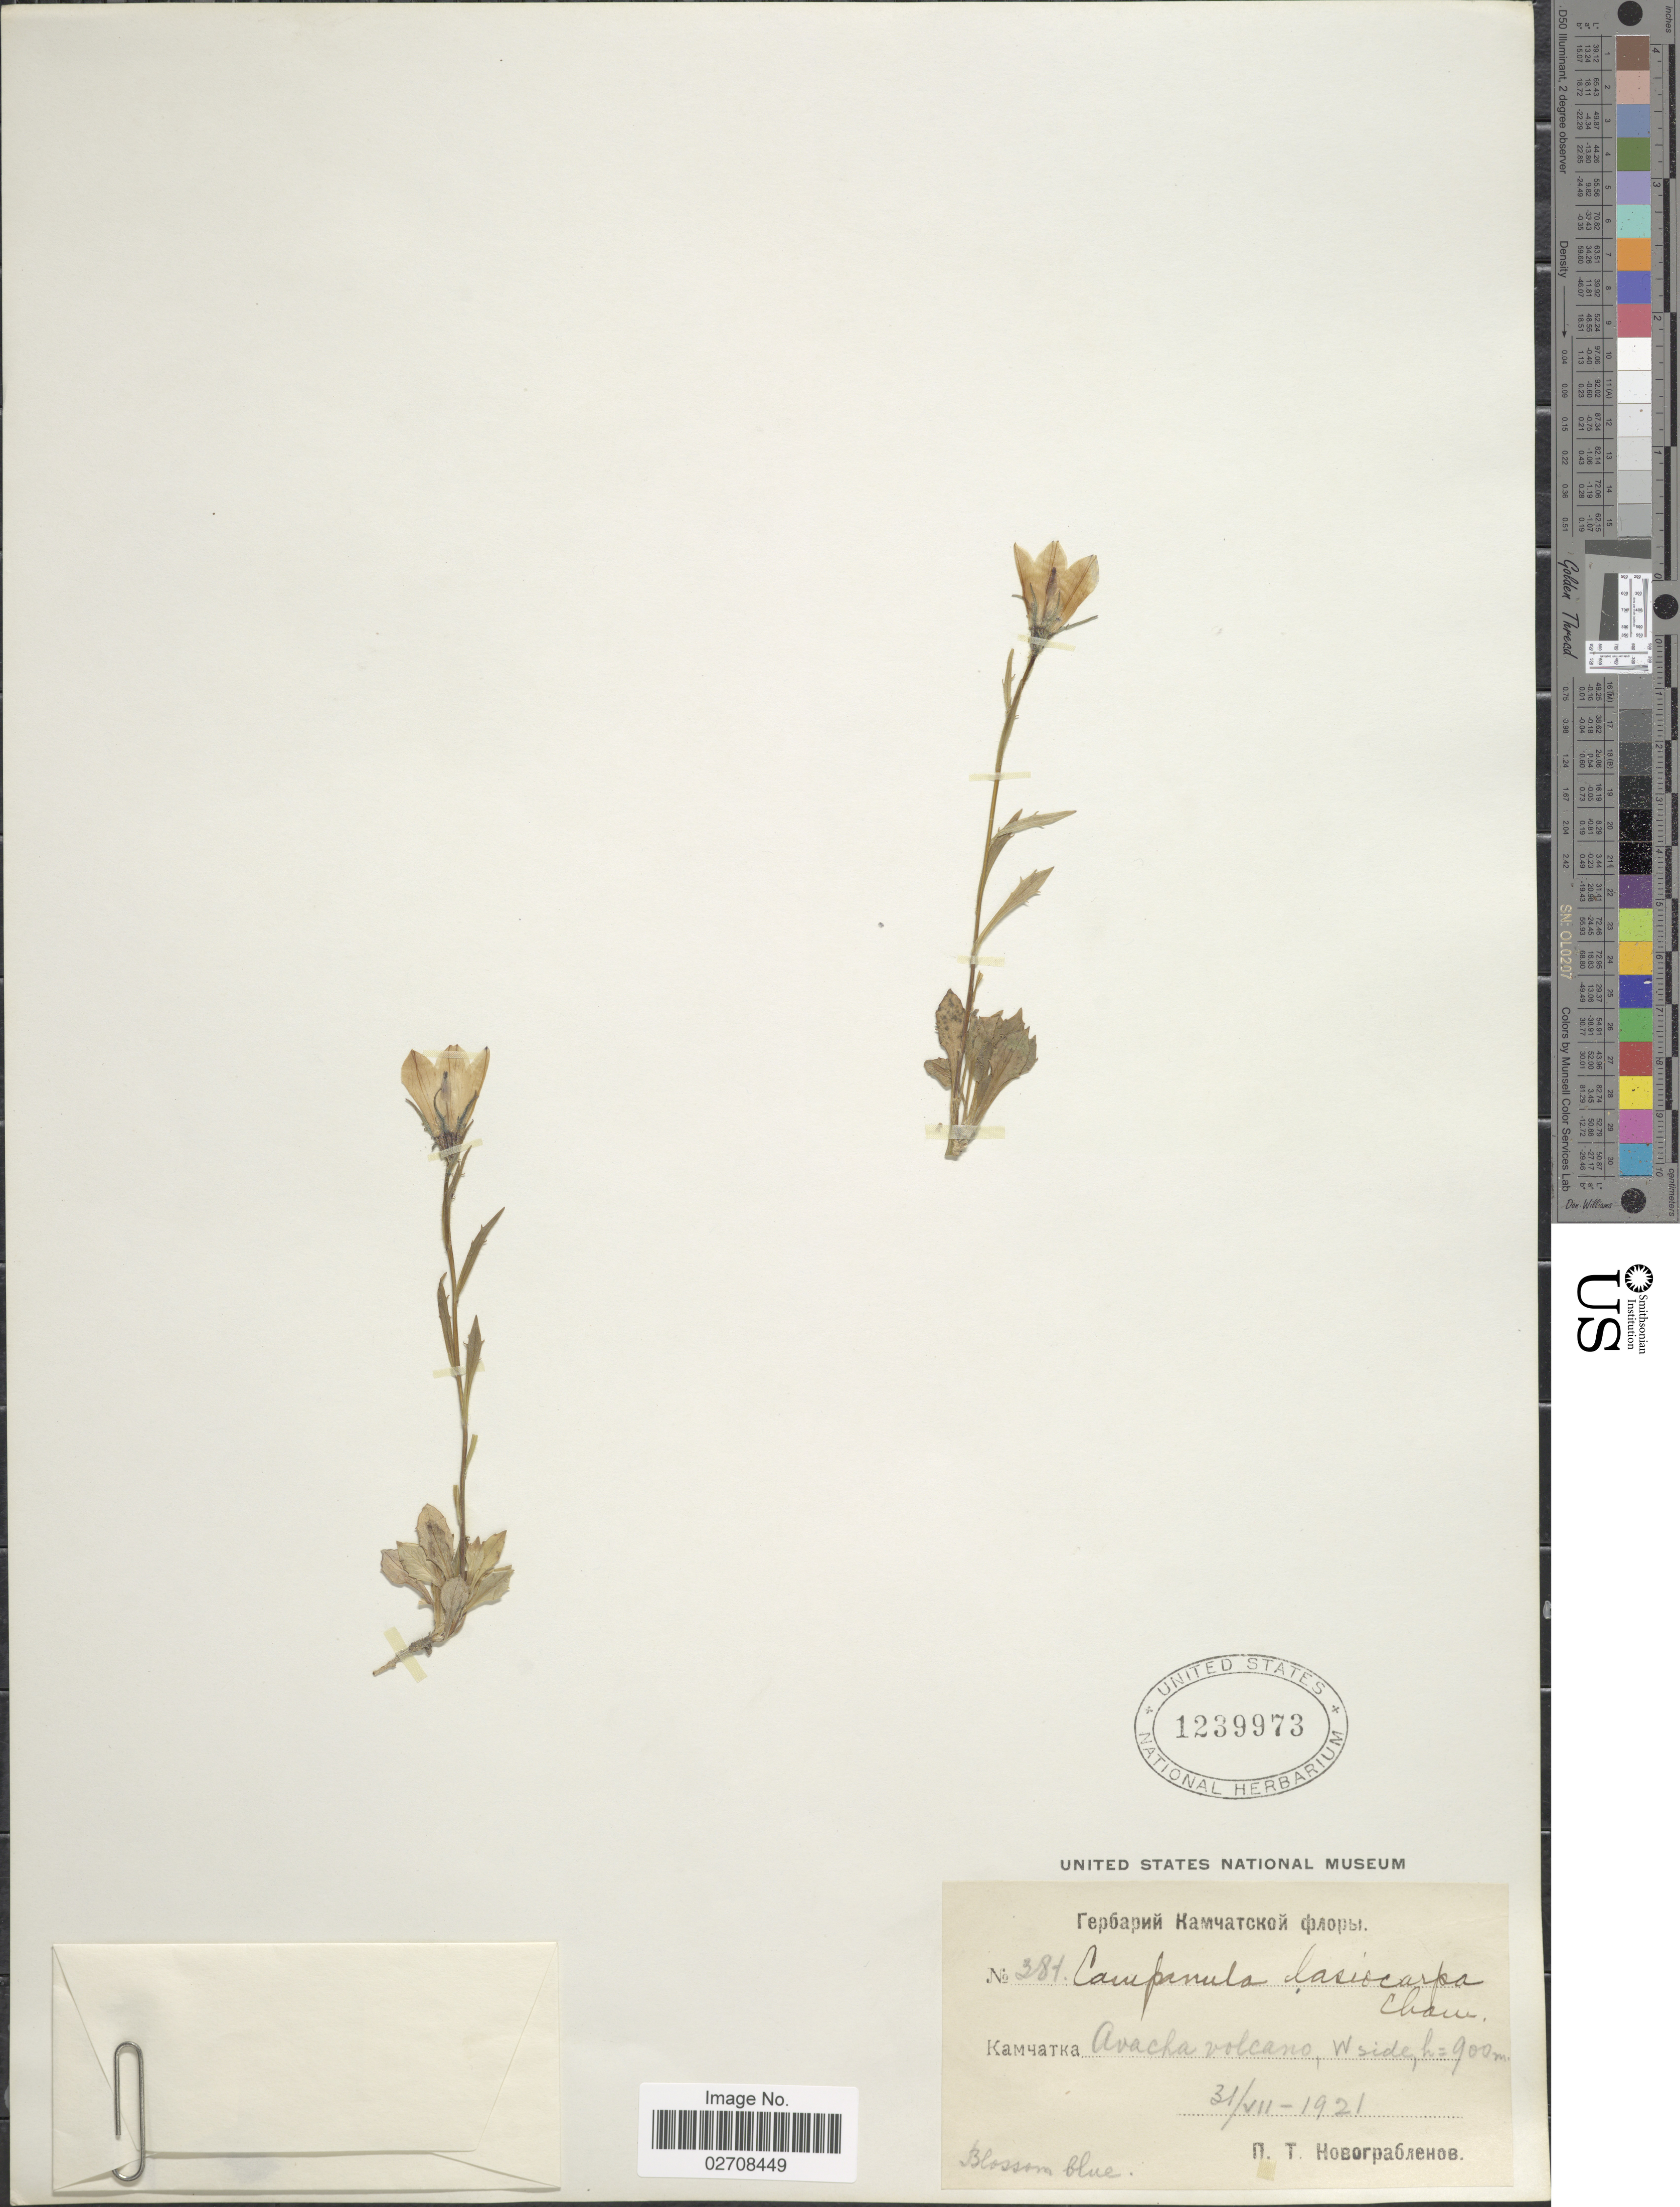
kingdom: Plantae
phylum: Tracheophyta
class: Magnoliopsida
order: Asterales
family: Campanulaceae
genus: Campanula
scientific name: Campanula lasiocarpa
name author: Cham.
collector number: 381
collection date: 1921-07-31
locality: Avacha volcano, W side.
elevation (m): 900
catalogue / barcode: US 1239973